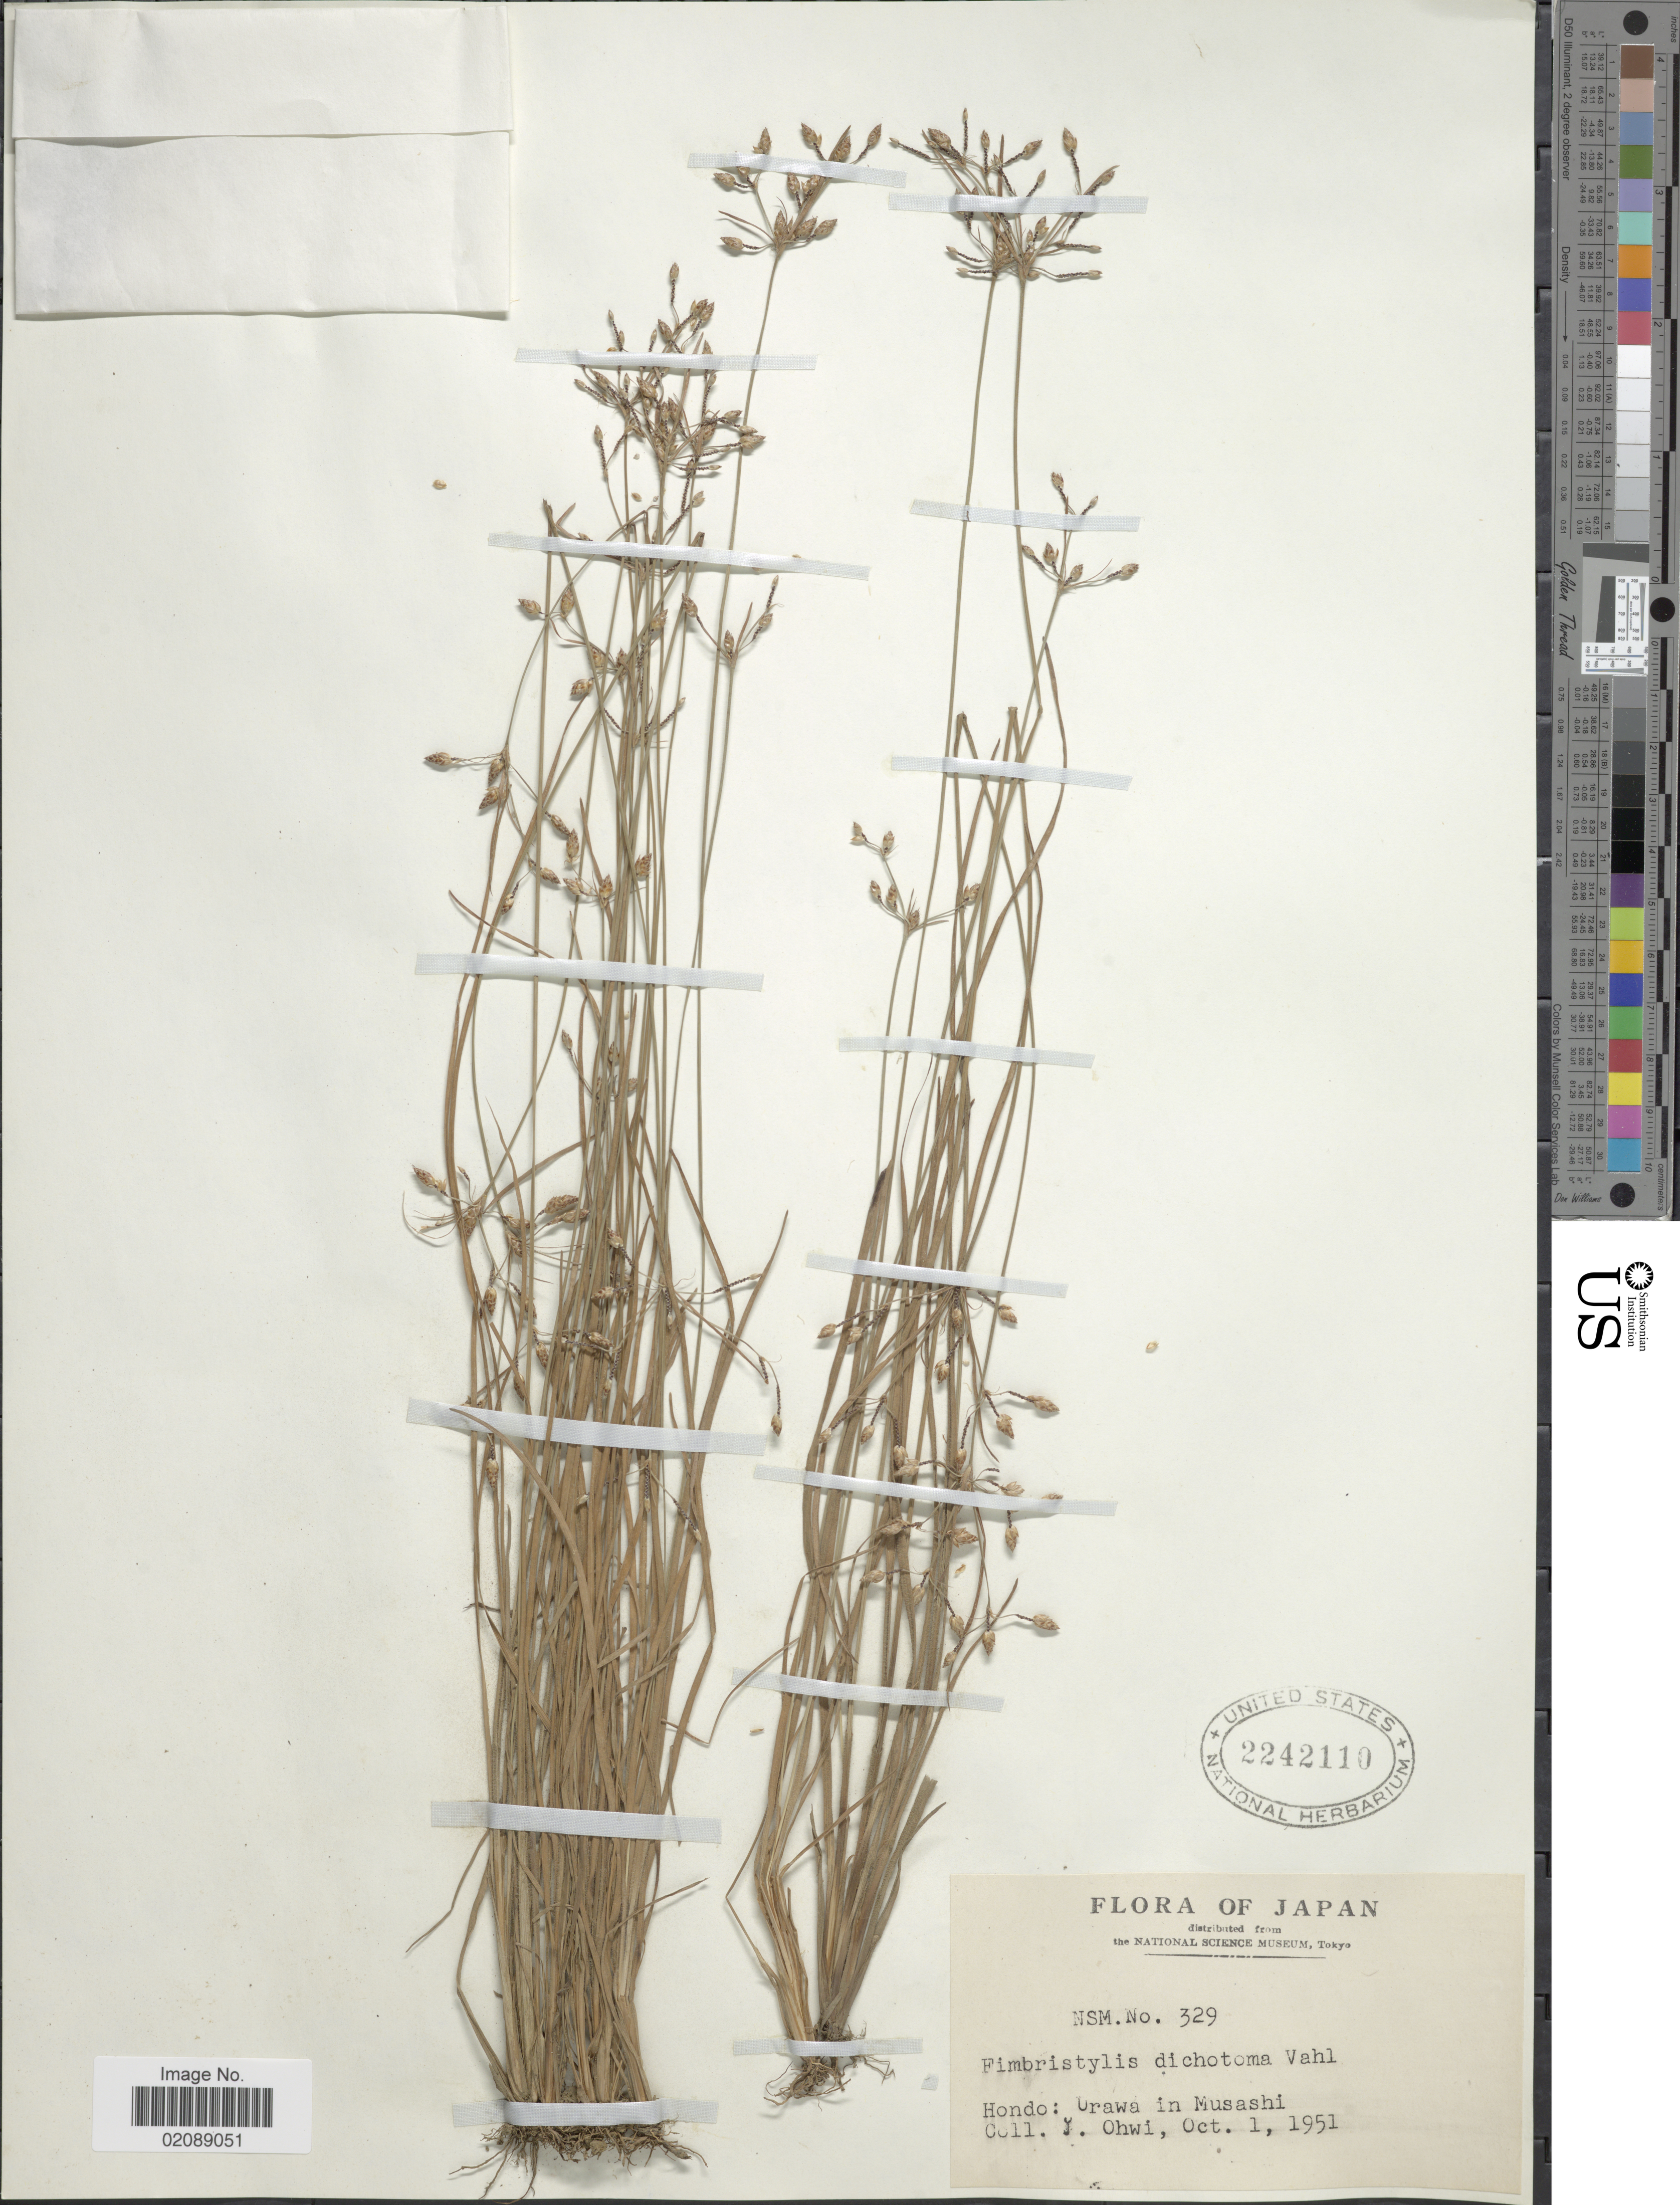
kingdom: Plantae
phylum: Tracheophyta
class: Liliopsida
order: Poales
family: Cyperaceae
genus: Fimbristylis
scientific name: Fimbristylis dichotoma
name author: (L.) Vahl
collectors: J. Ohwi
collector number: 329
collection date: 1951-10-01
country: Japan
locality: Hondo: Urawa in Musashi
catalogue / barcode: US 2242110